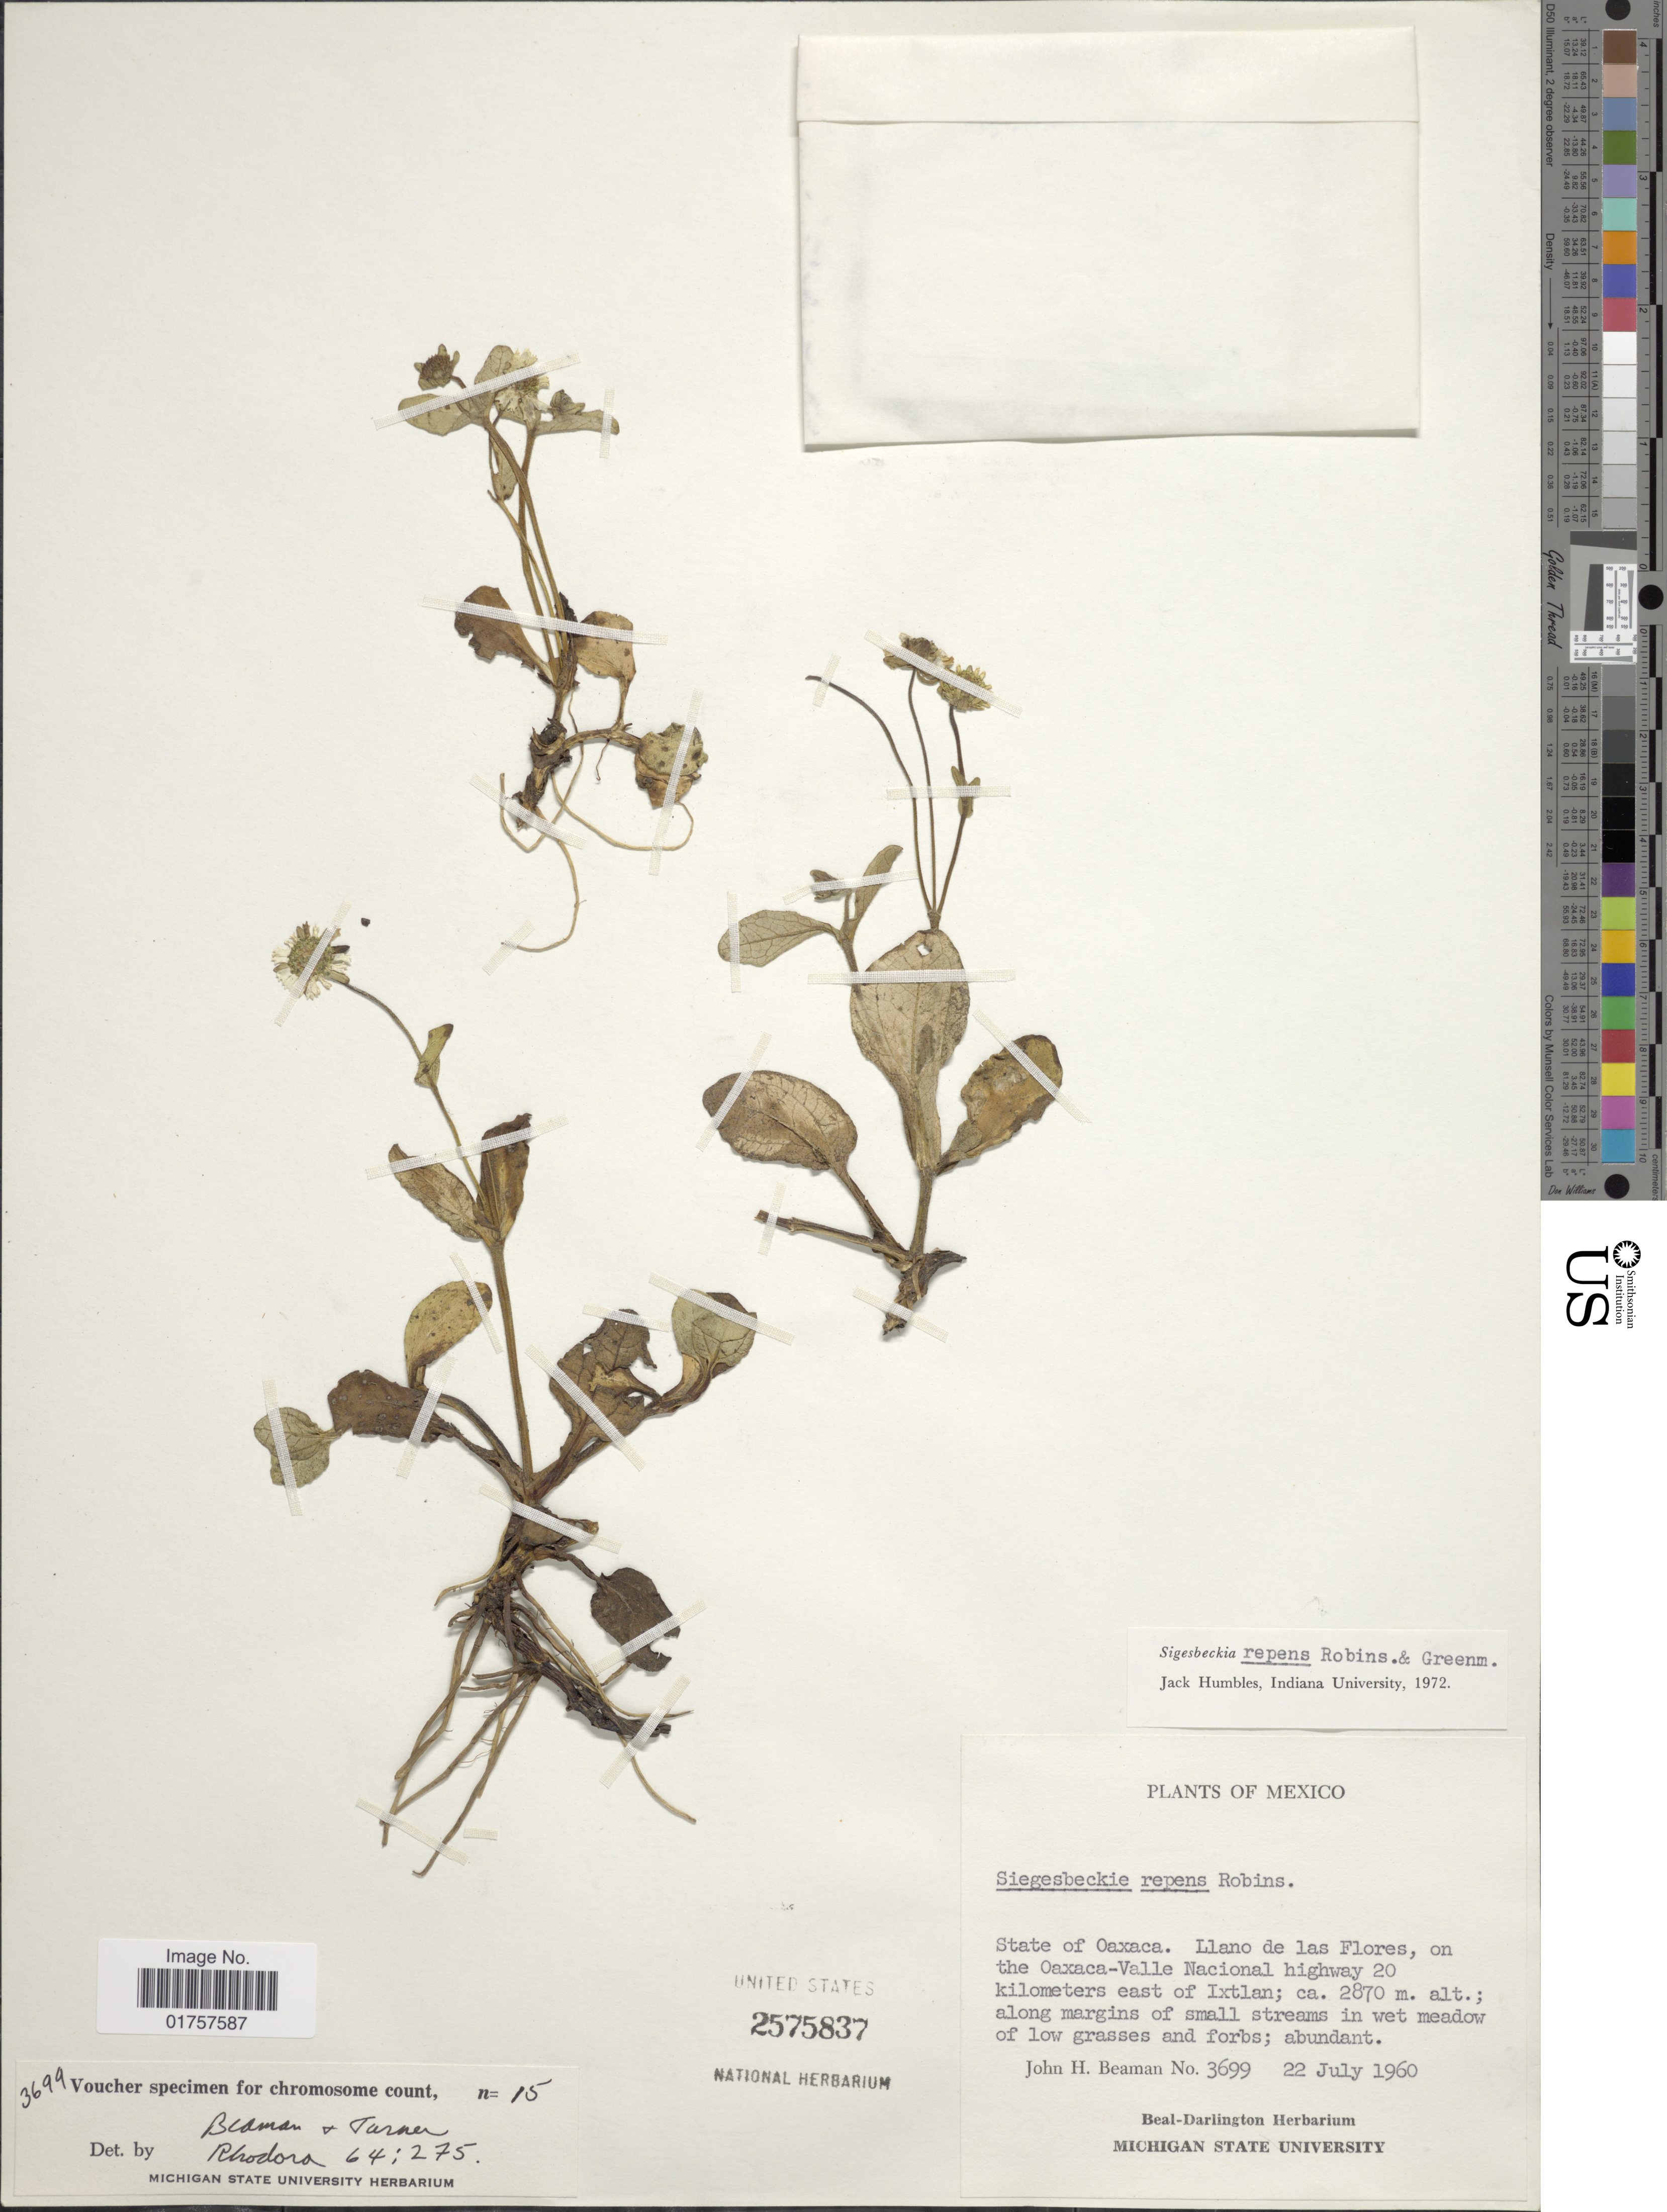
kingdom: Plantae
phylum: Tracheophyta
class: Magnoliopsida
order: Asterales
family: Asteraceae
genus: Sigesbeckia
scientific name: Sigesbeckia repens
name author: B.L. Rob. & Greenm.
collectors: J. H. Beaman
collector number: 3699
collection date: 1960-07-22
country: Mexico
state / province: Oaxaca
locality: Llano de las Flores, on the Oaxaca-Valle Nacional highway 20 kilometers east of Ixtlan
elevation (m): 2870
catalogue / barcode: US 2575837